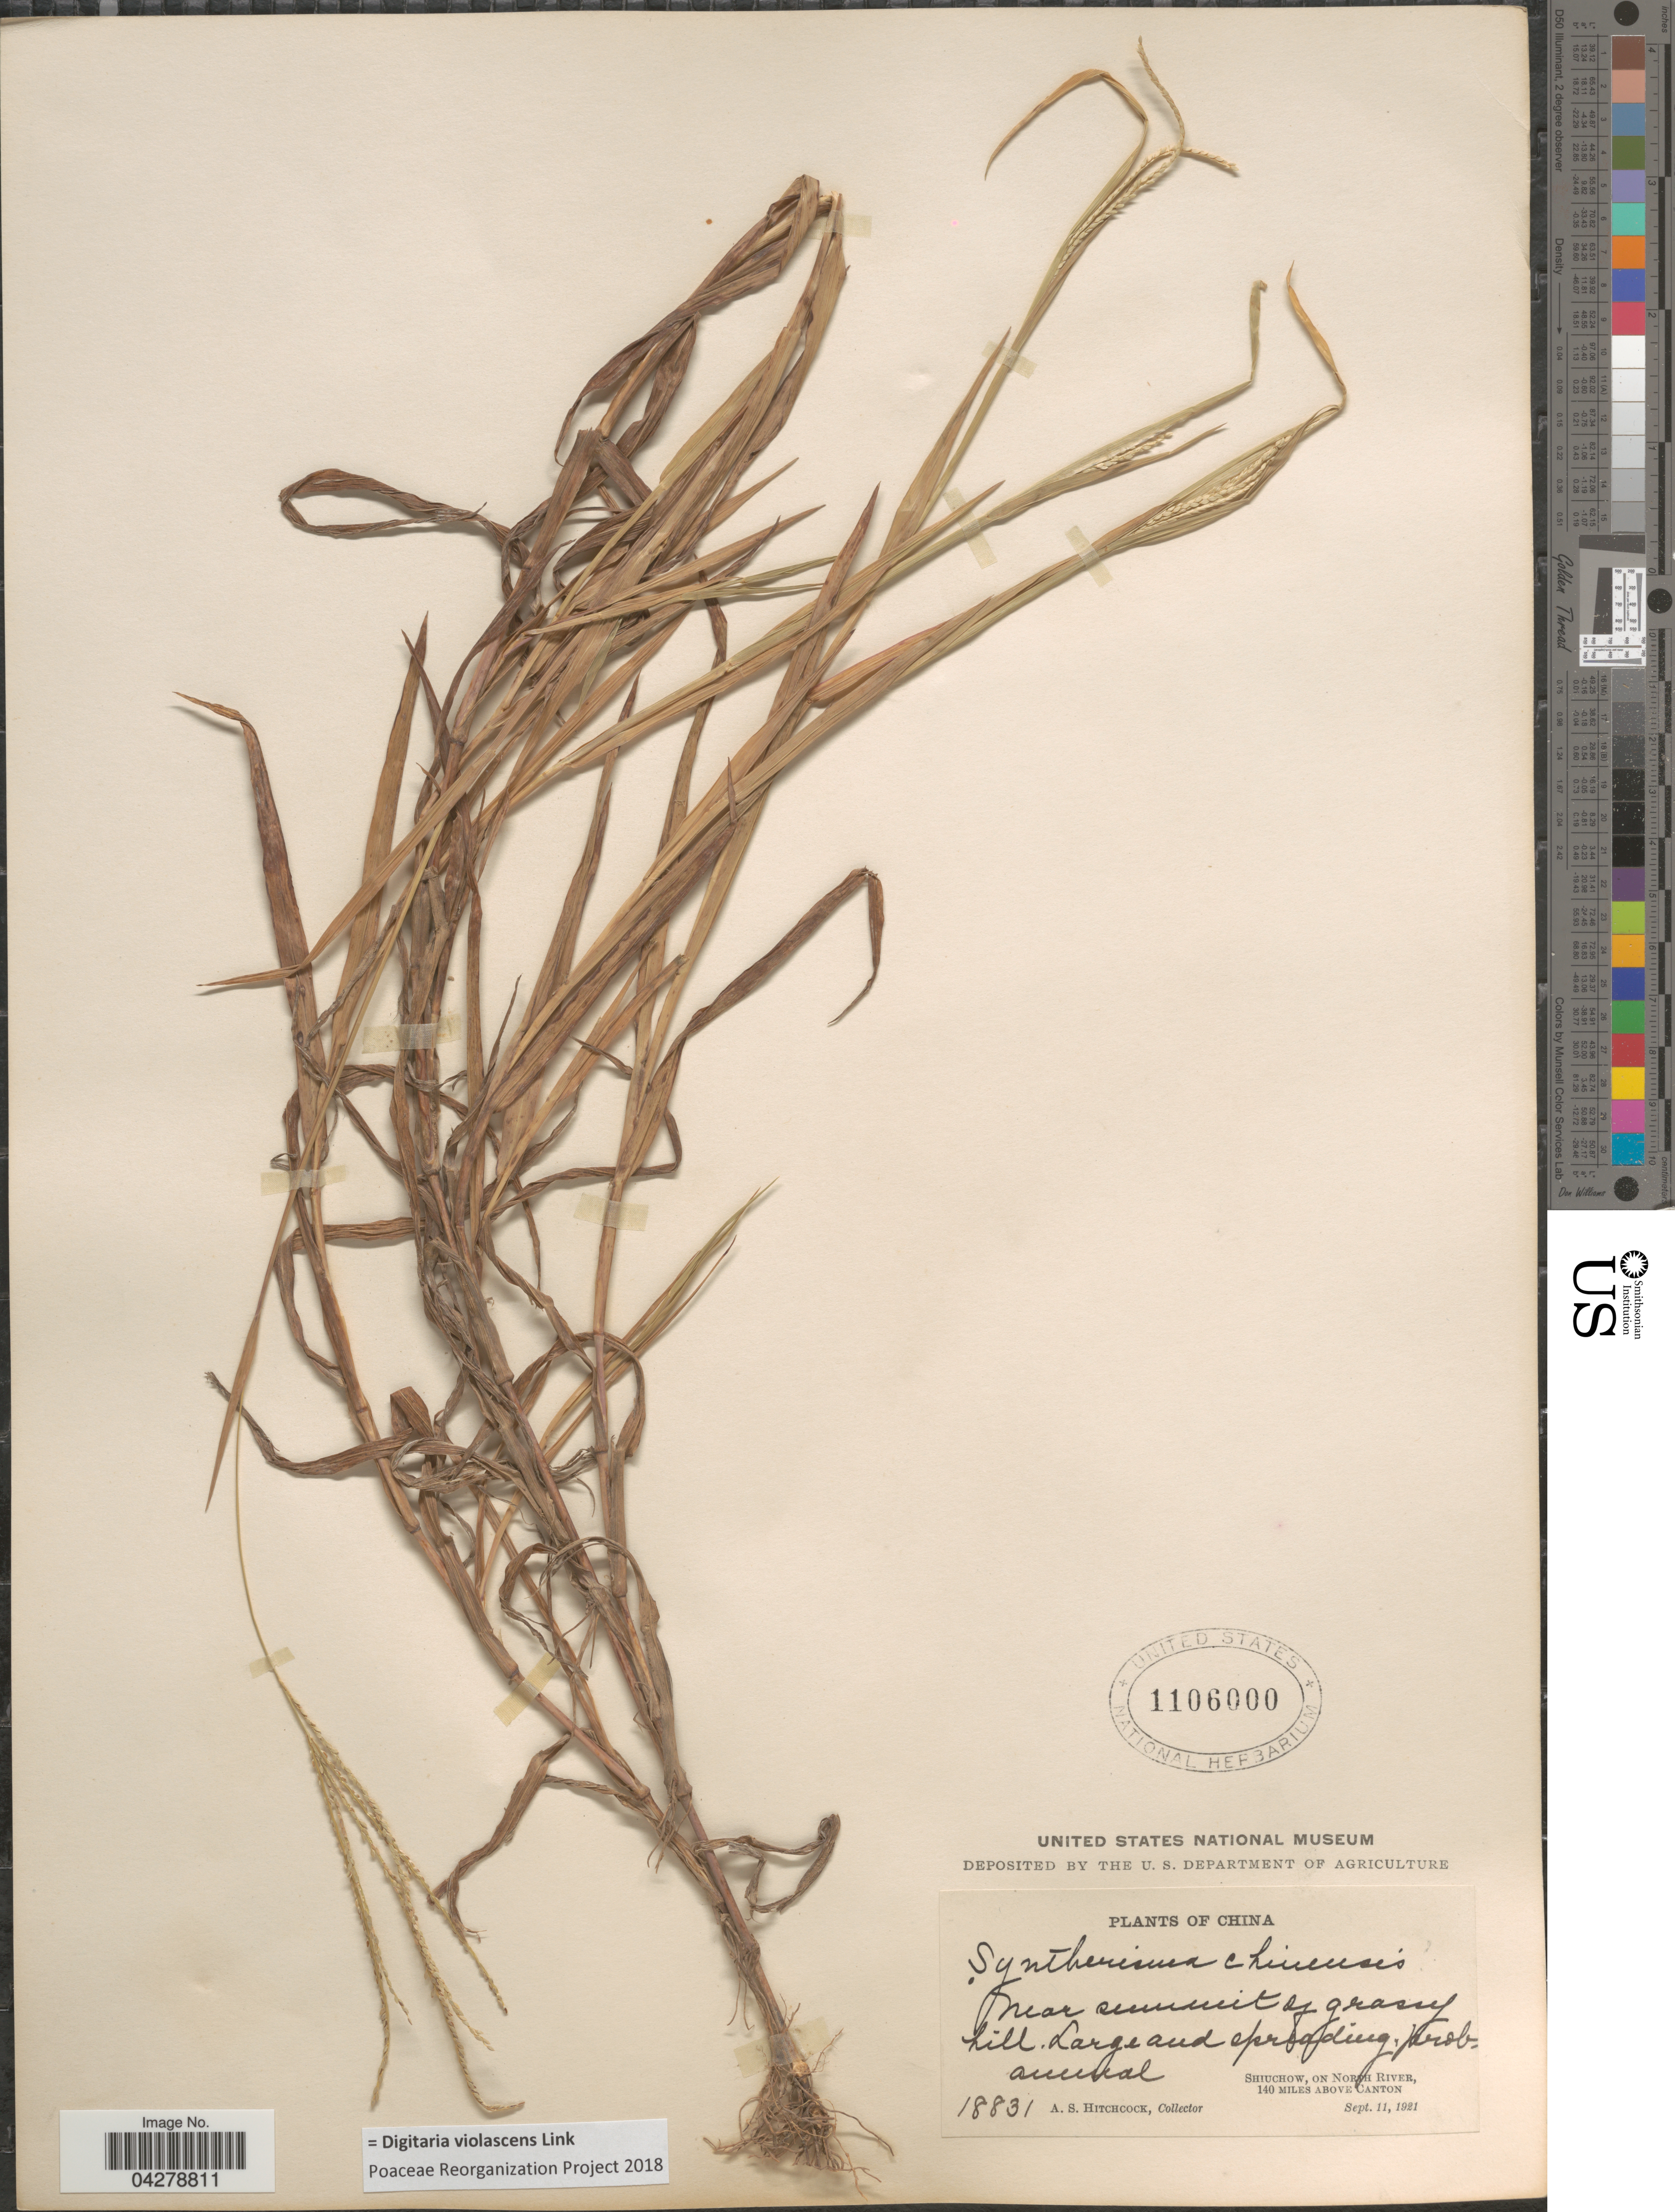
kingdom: Plantae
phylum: Tracheophyta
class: Liliopsida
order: Poales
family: Poaceae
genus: Digitaria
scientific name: Digitaria violascens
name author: Link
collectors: A. S. Hitchcock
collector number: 18831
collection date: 1921-09-11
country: China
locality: Near summit of grassy hill. Shiuchow, On North River, 140 Miles Above Canton.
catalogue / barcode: US 1106000